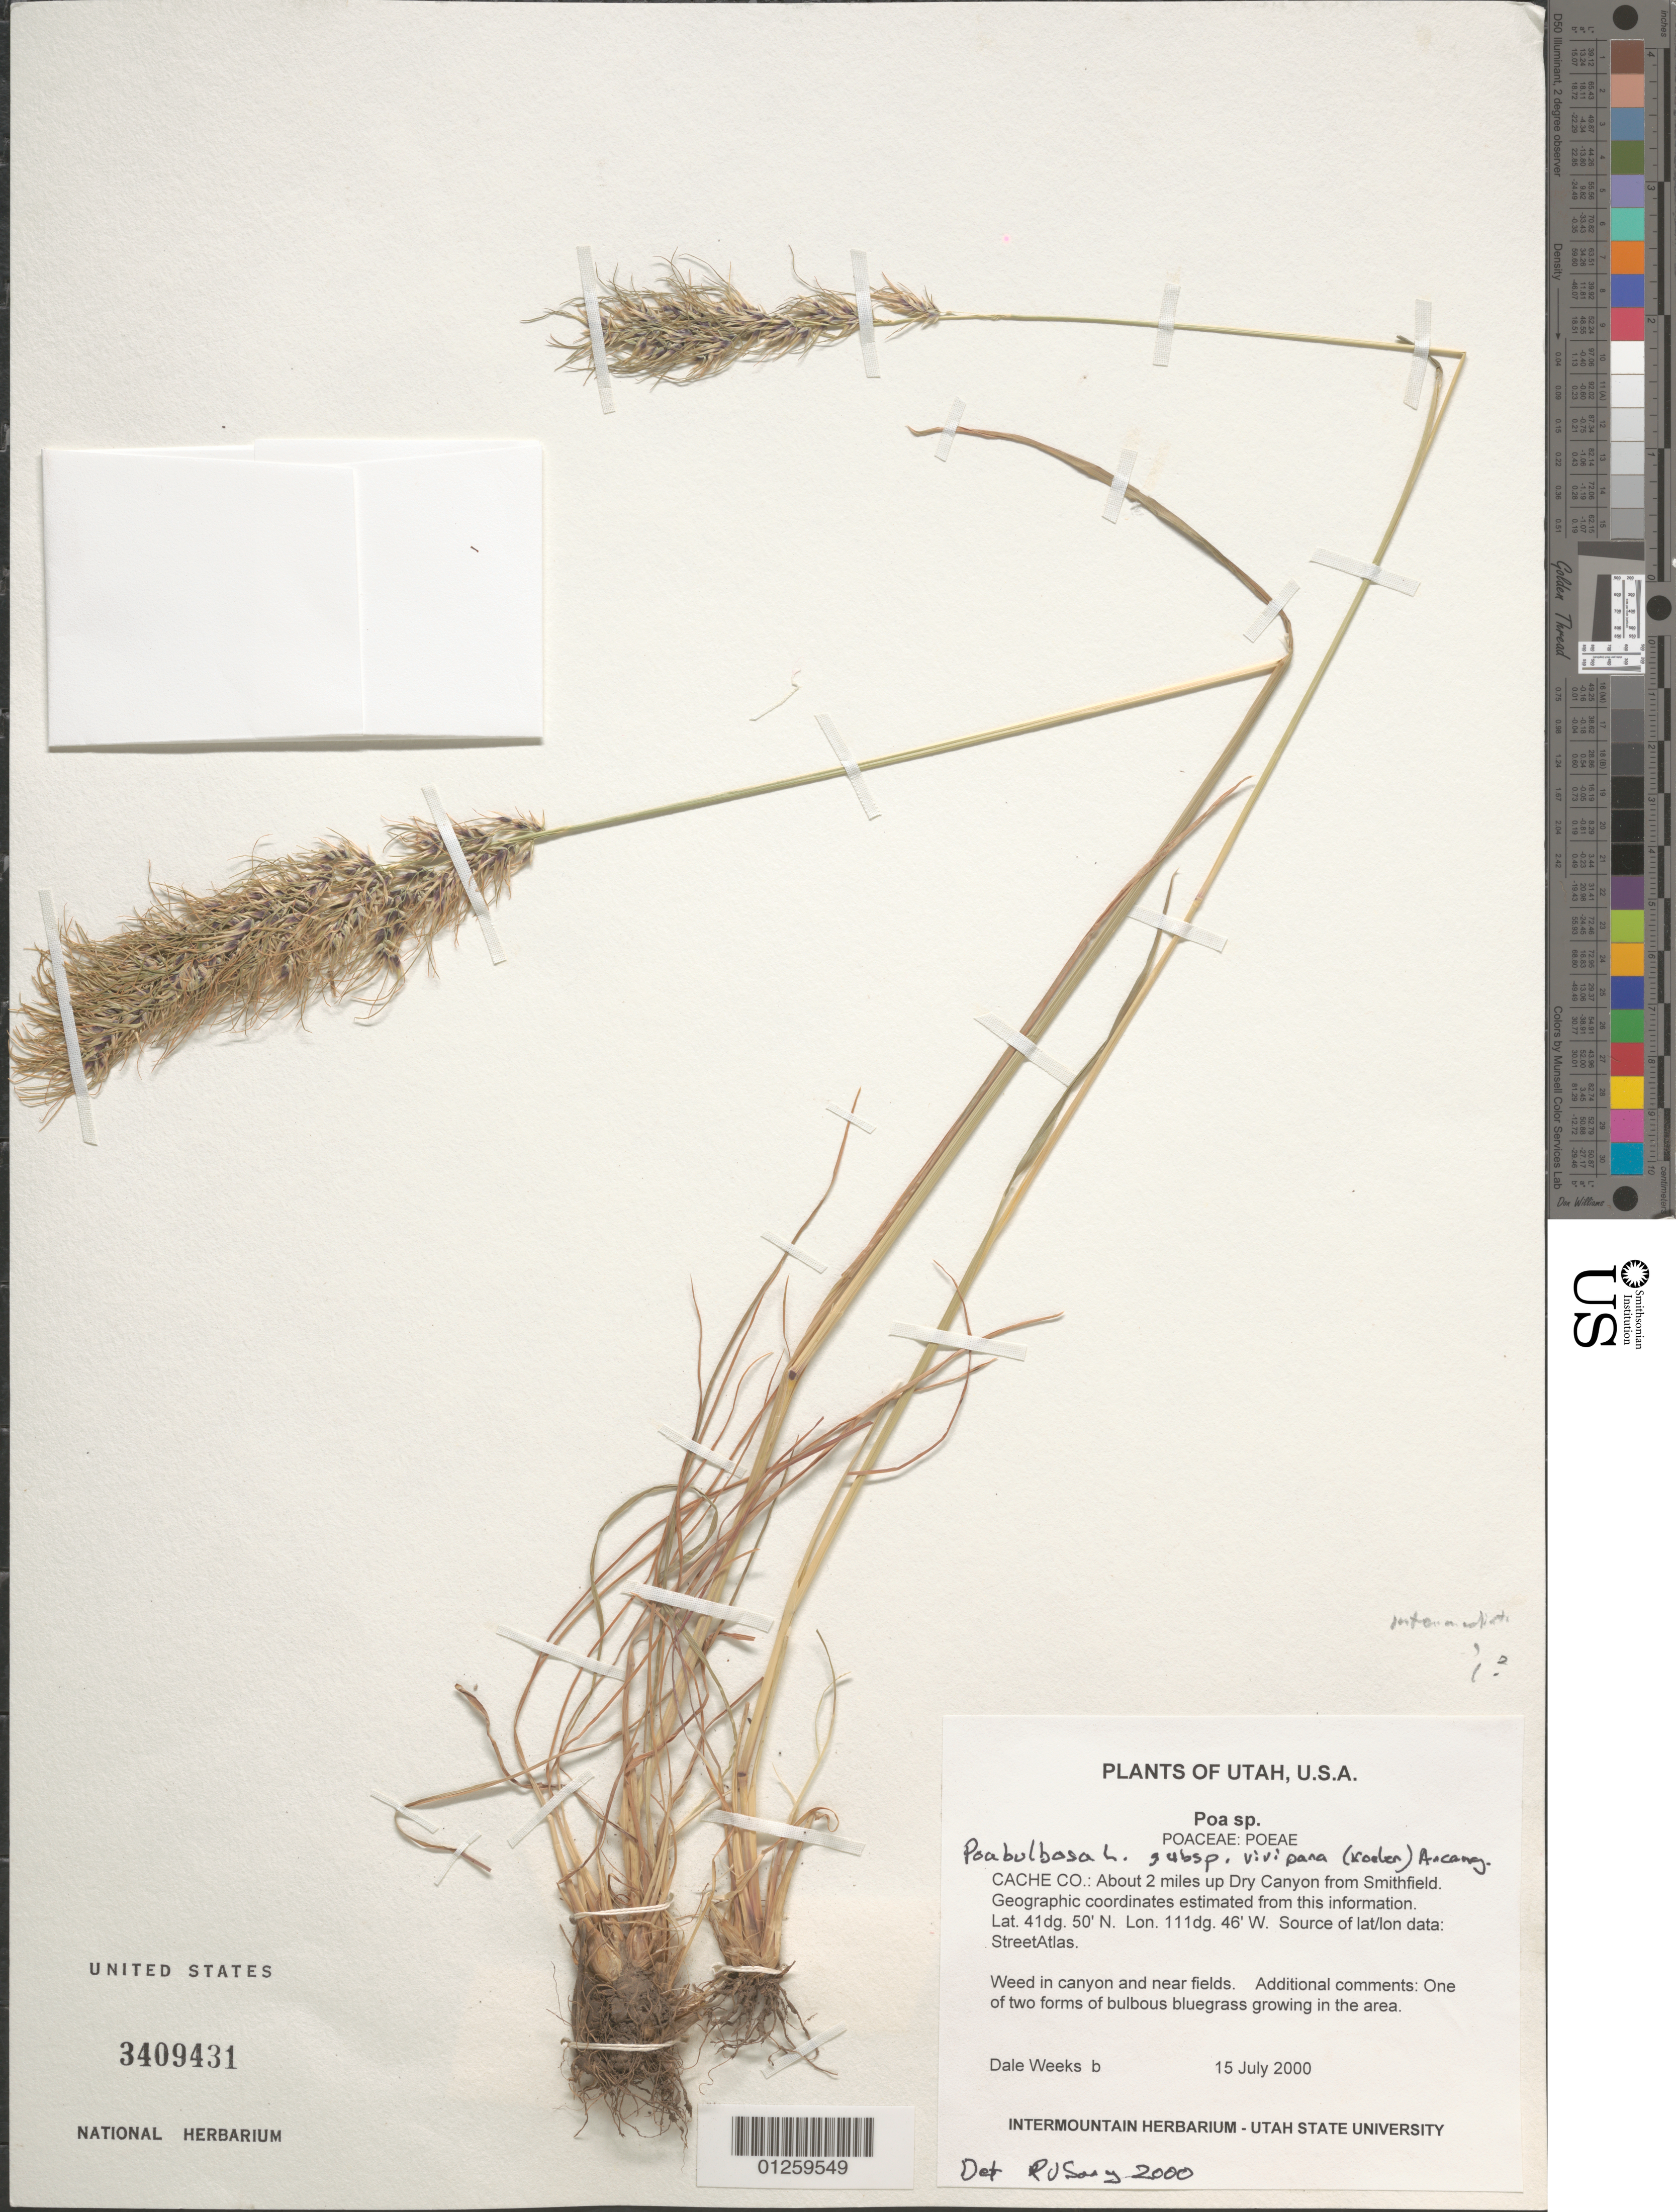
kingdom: Plantae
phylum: Tracheophyta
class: Liliopsida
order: Poales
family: Poaceae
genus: Poa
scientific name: Poa bulbosa agg. viviparous plant(s)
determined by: Soreng, Robert J., Research Associate (BOT), Smithsonian Institution - National Museum of Natural History (UNITED STATES)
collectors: D. Weeks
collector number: s.n. b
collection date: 2000-07-15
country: United States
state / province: Utah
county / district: Cache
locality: About 2 miles up Dry Canyon from Smithfield.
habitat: Weed in canyon and near fields.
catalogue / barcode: US 3409431